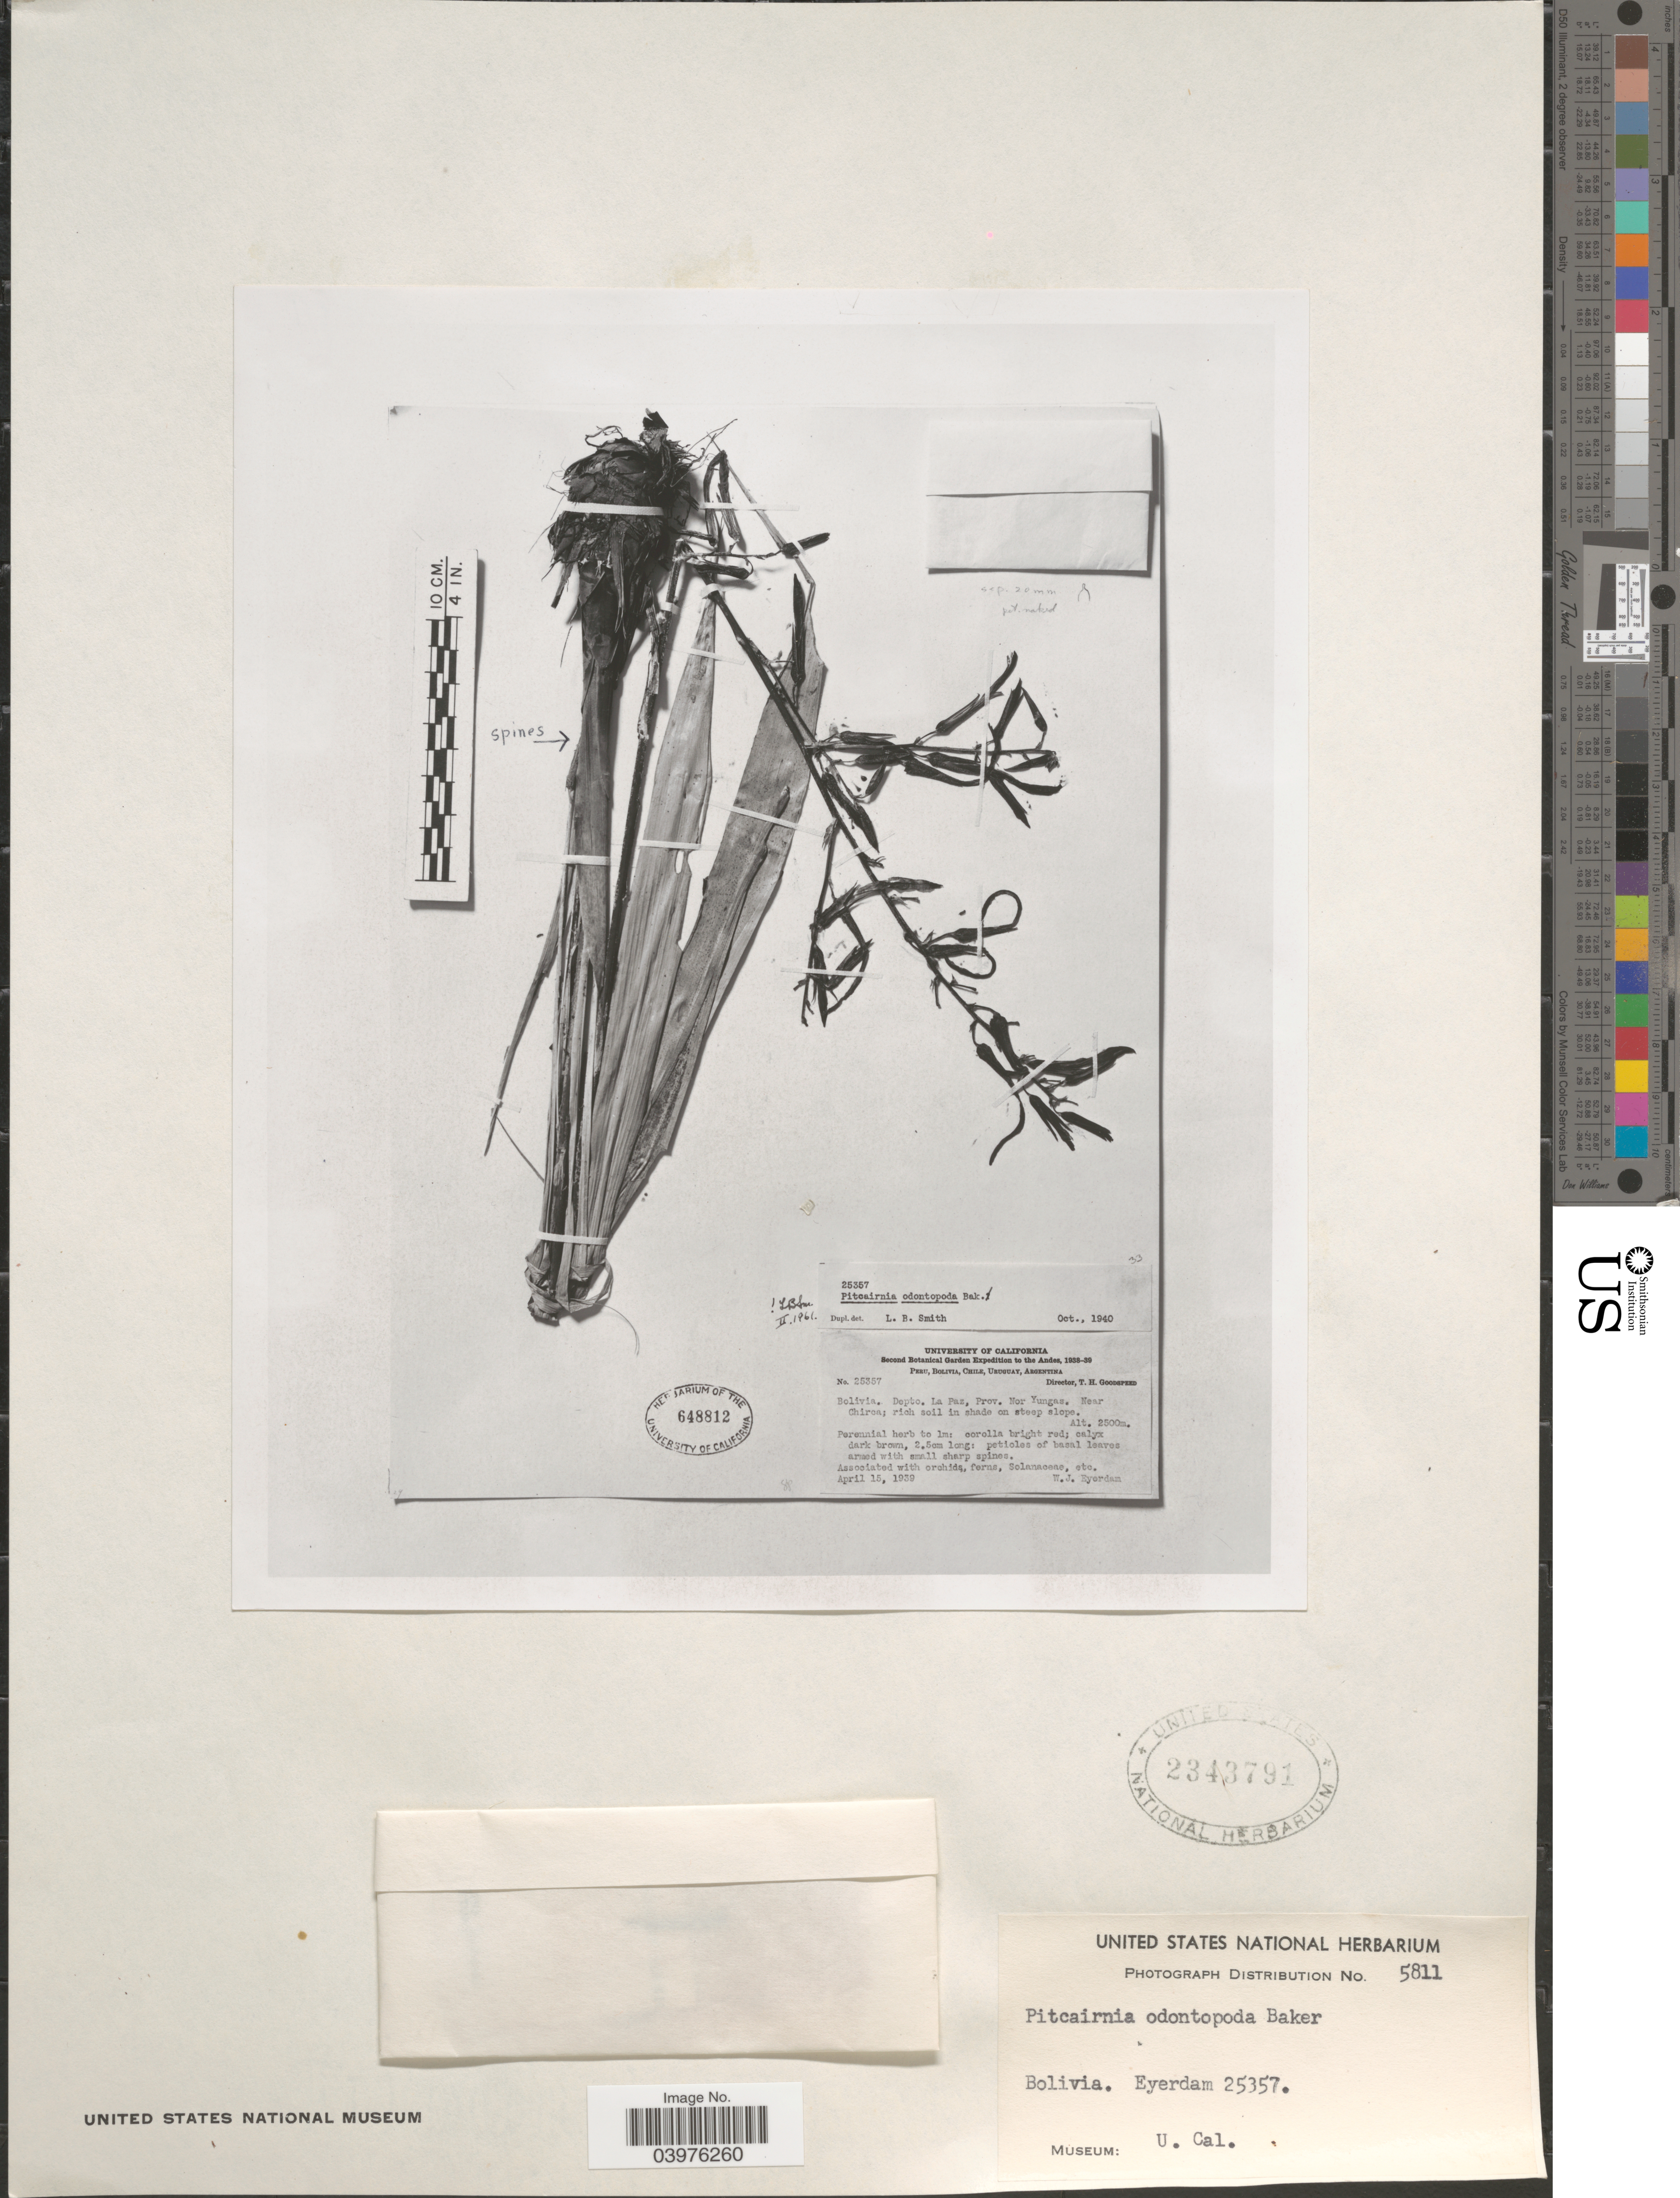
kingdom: Plantae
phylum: Tracheophyta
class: Liliopsida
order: Poales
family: Bromeliaceae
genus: Pitcairnia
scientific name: Pitcairnia odontopoda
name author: Baker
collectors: W. J. Eyerdam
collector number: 25357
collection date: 1939-04-15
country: Bolivia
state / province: La Paz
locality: The Andes. Depto. La Paz, Prov. Nor Yungas. Near Chirca.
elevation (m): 2500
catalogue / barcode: US 2343791